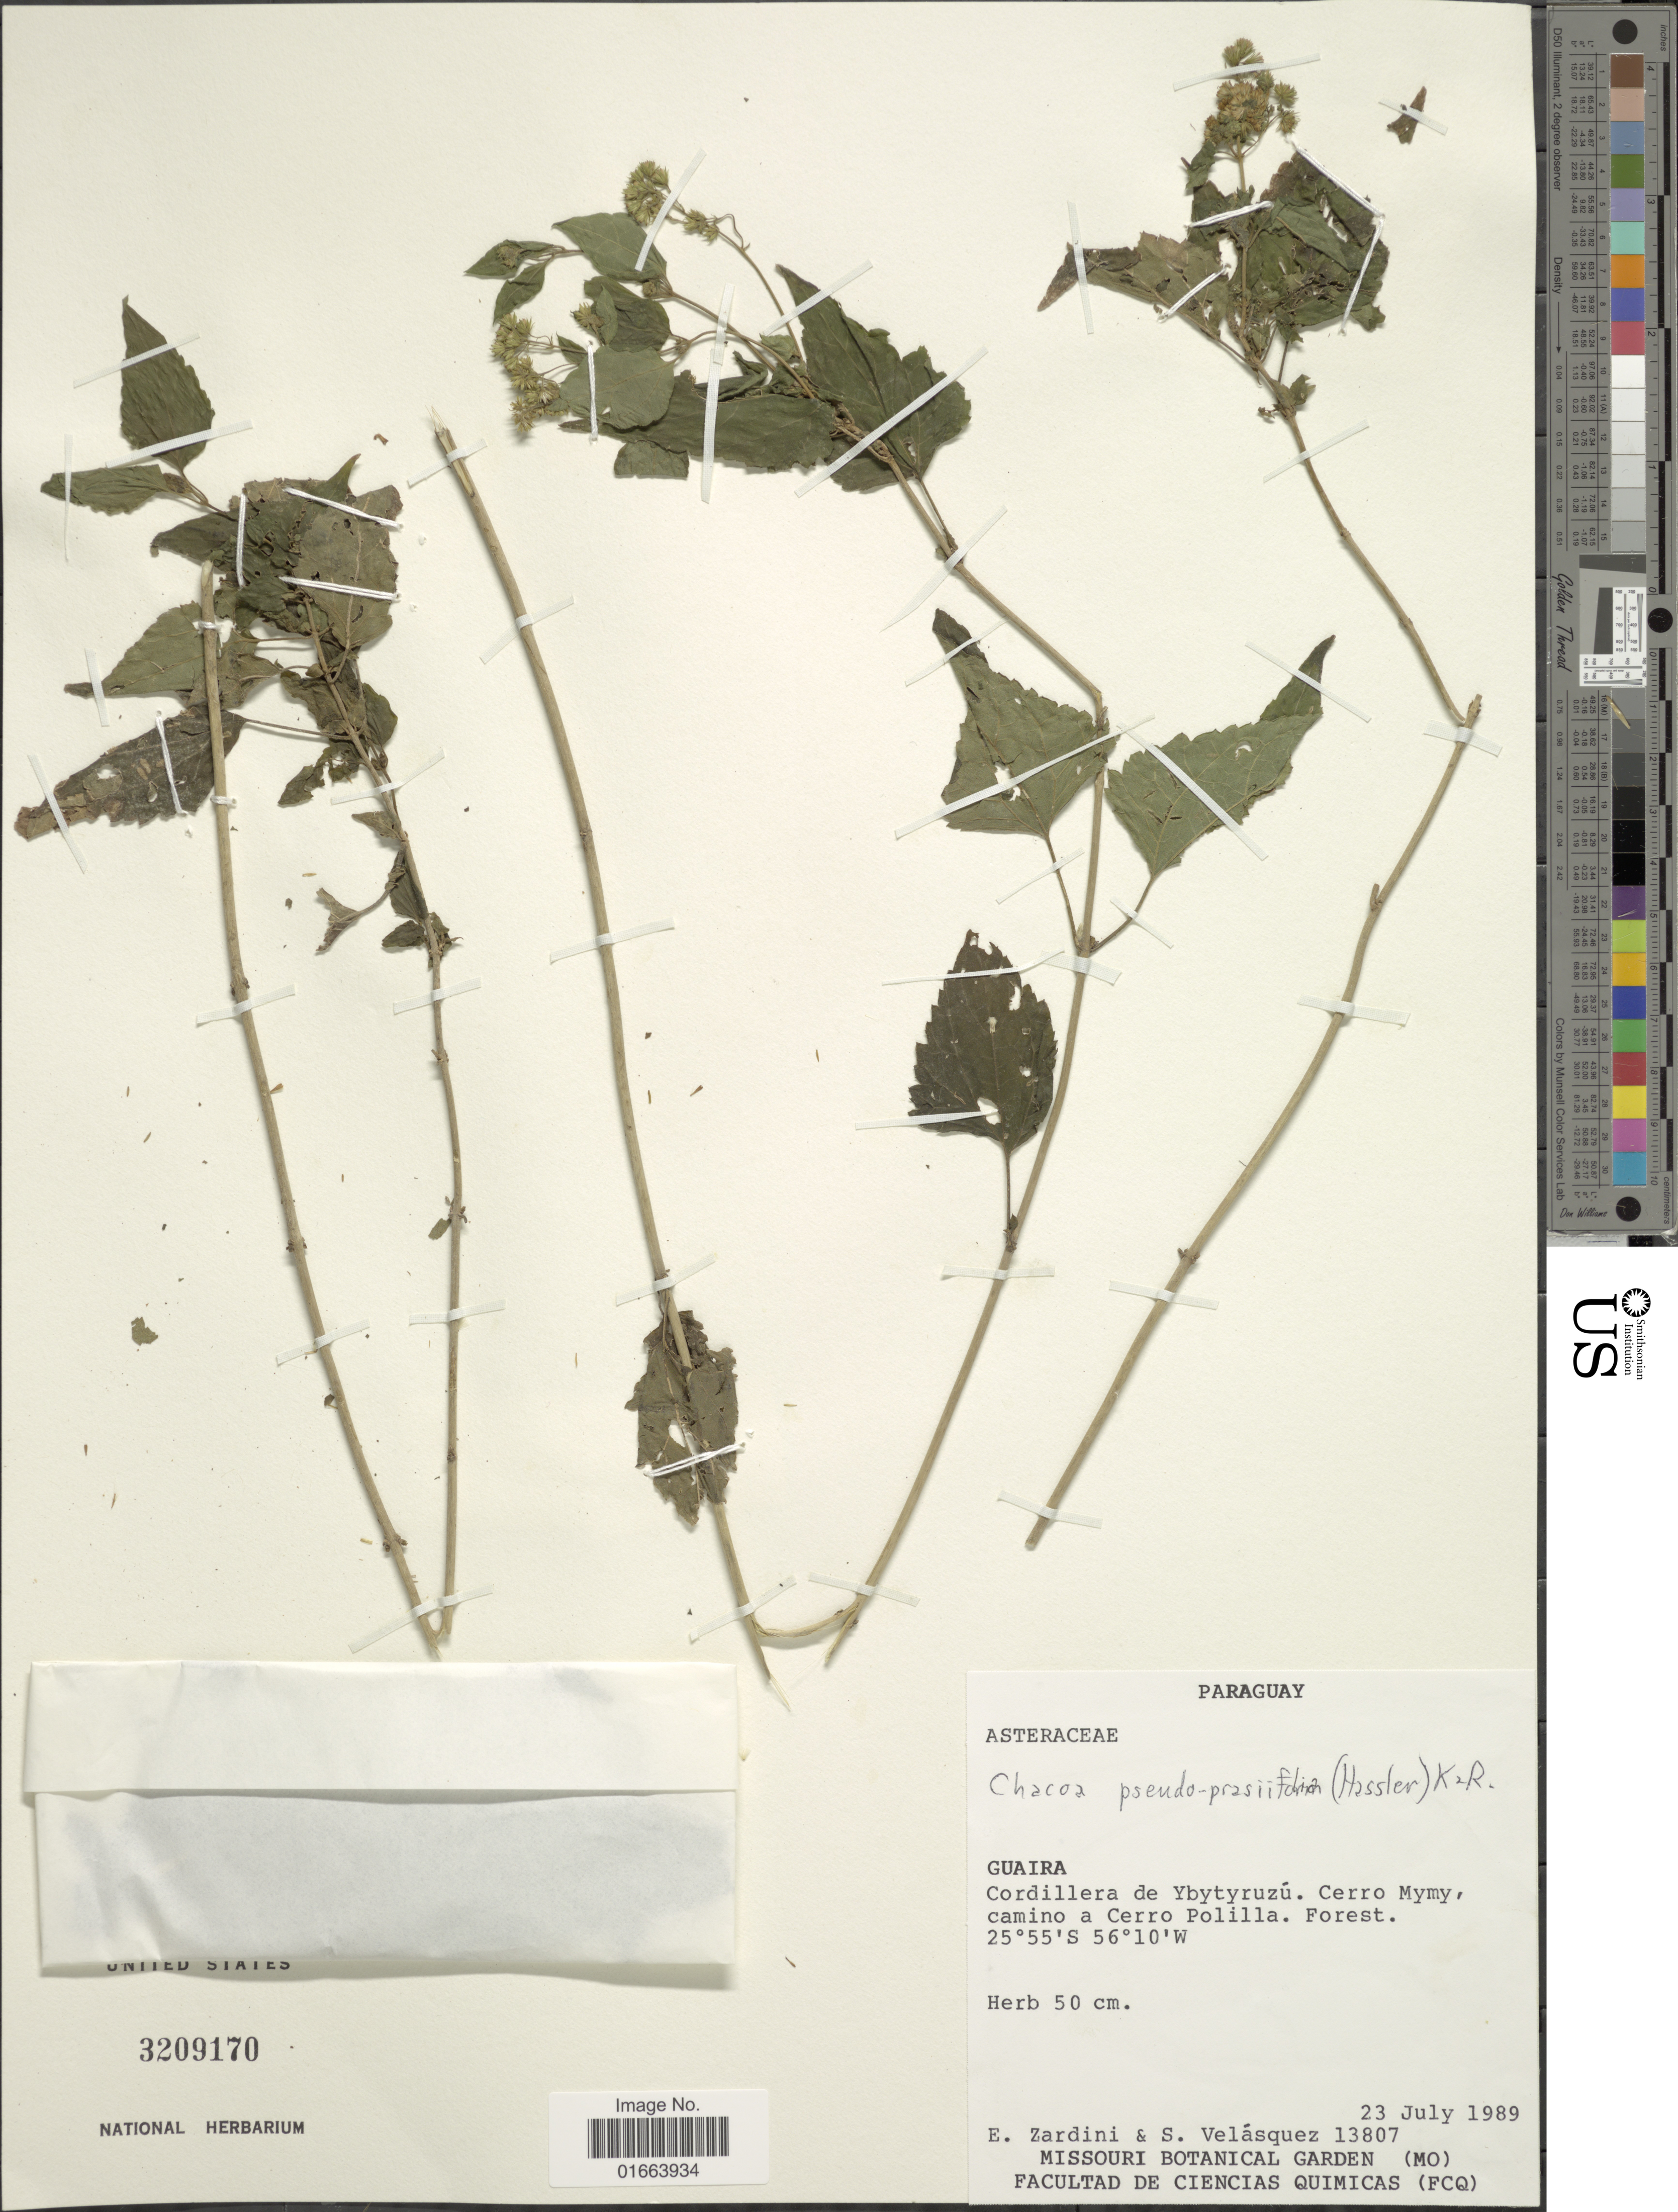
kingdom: Plantae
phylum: Tracheophyta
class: Magnoliopsida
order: Asterales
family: Asteraceae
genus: Chacoa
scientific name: Chacoa pseudoprasiifolia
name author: (Hassl.) R.M. King & H. Rob.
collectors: E. M. Zardini & S. Velasquez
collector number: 13807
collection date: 1989-07-23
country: Paraguay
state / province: Guaira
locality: Cordillera de Ybytyruzú. Cerro Mymy, camino a Cerro Polilla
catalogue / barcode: US 3209170